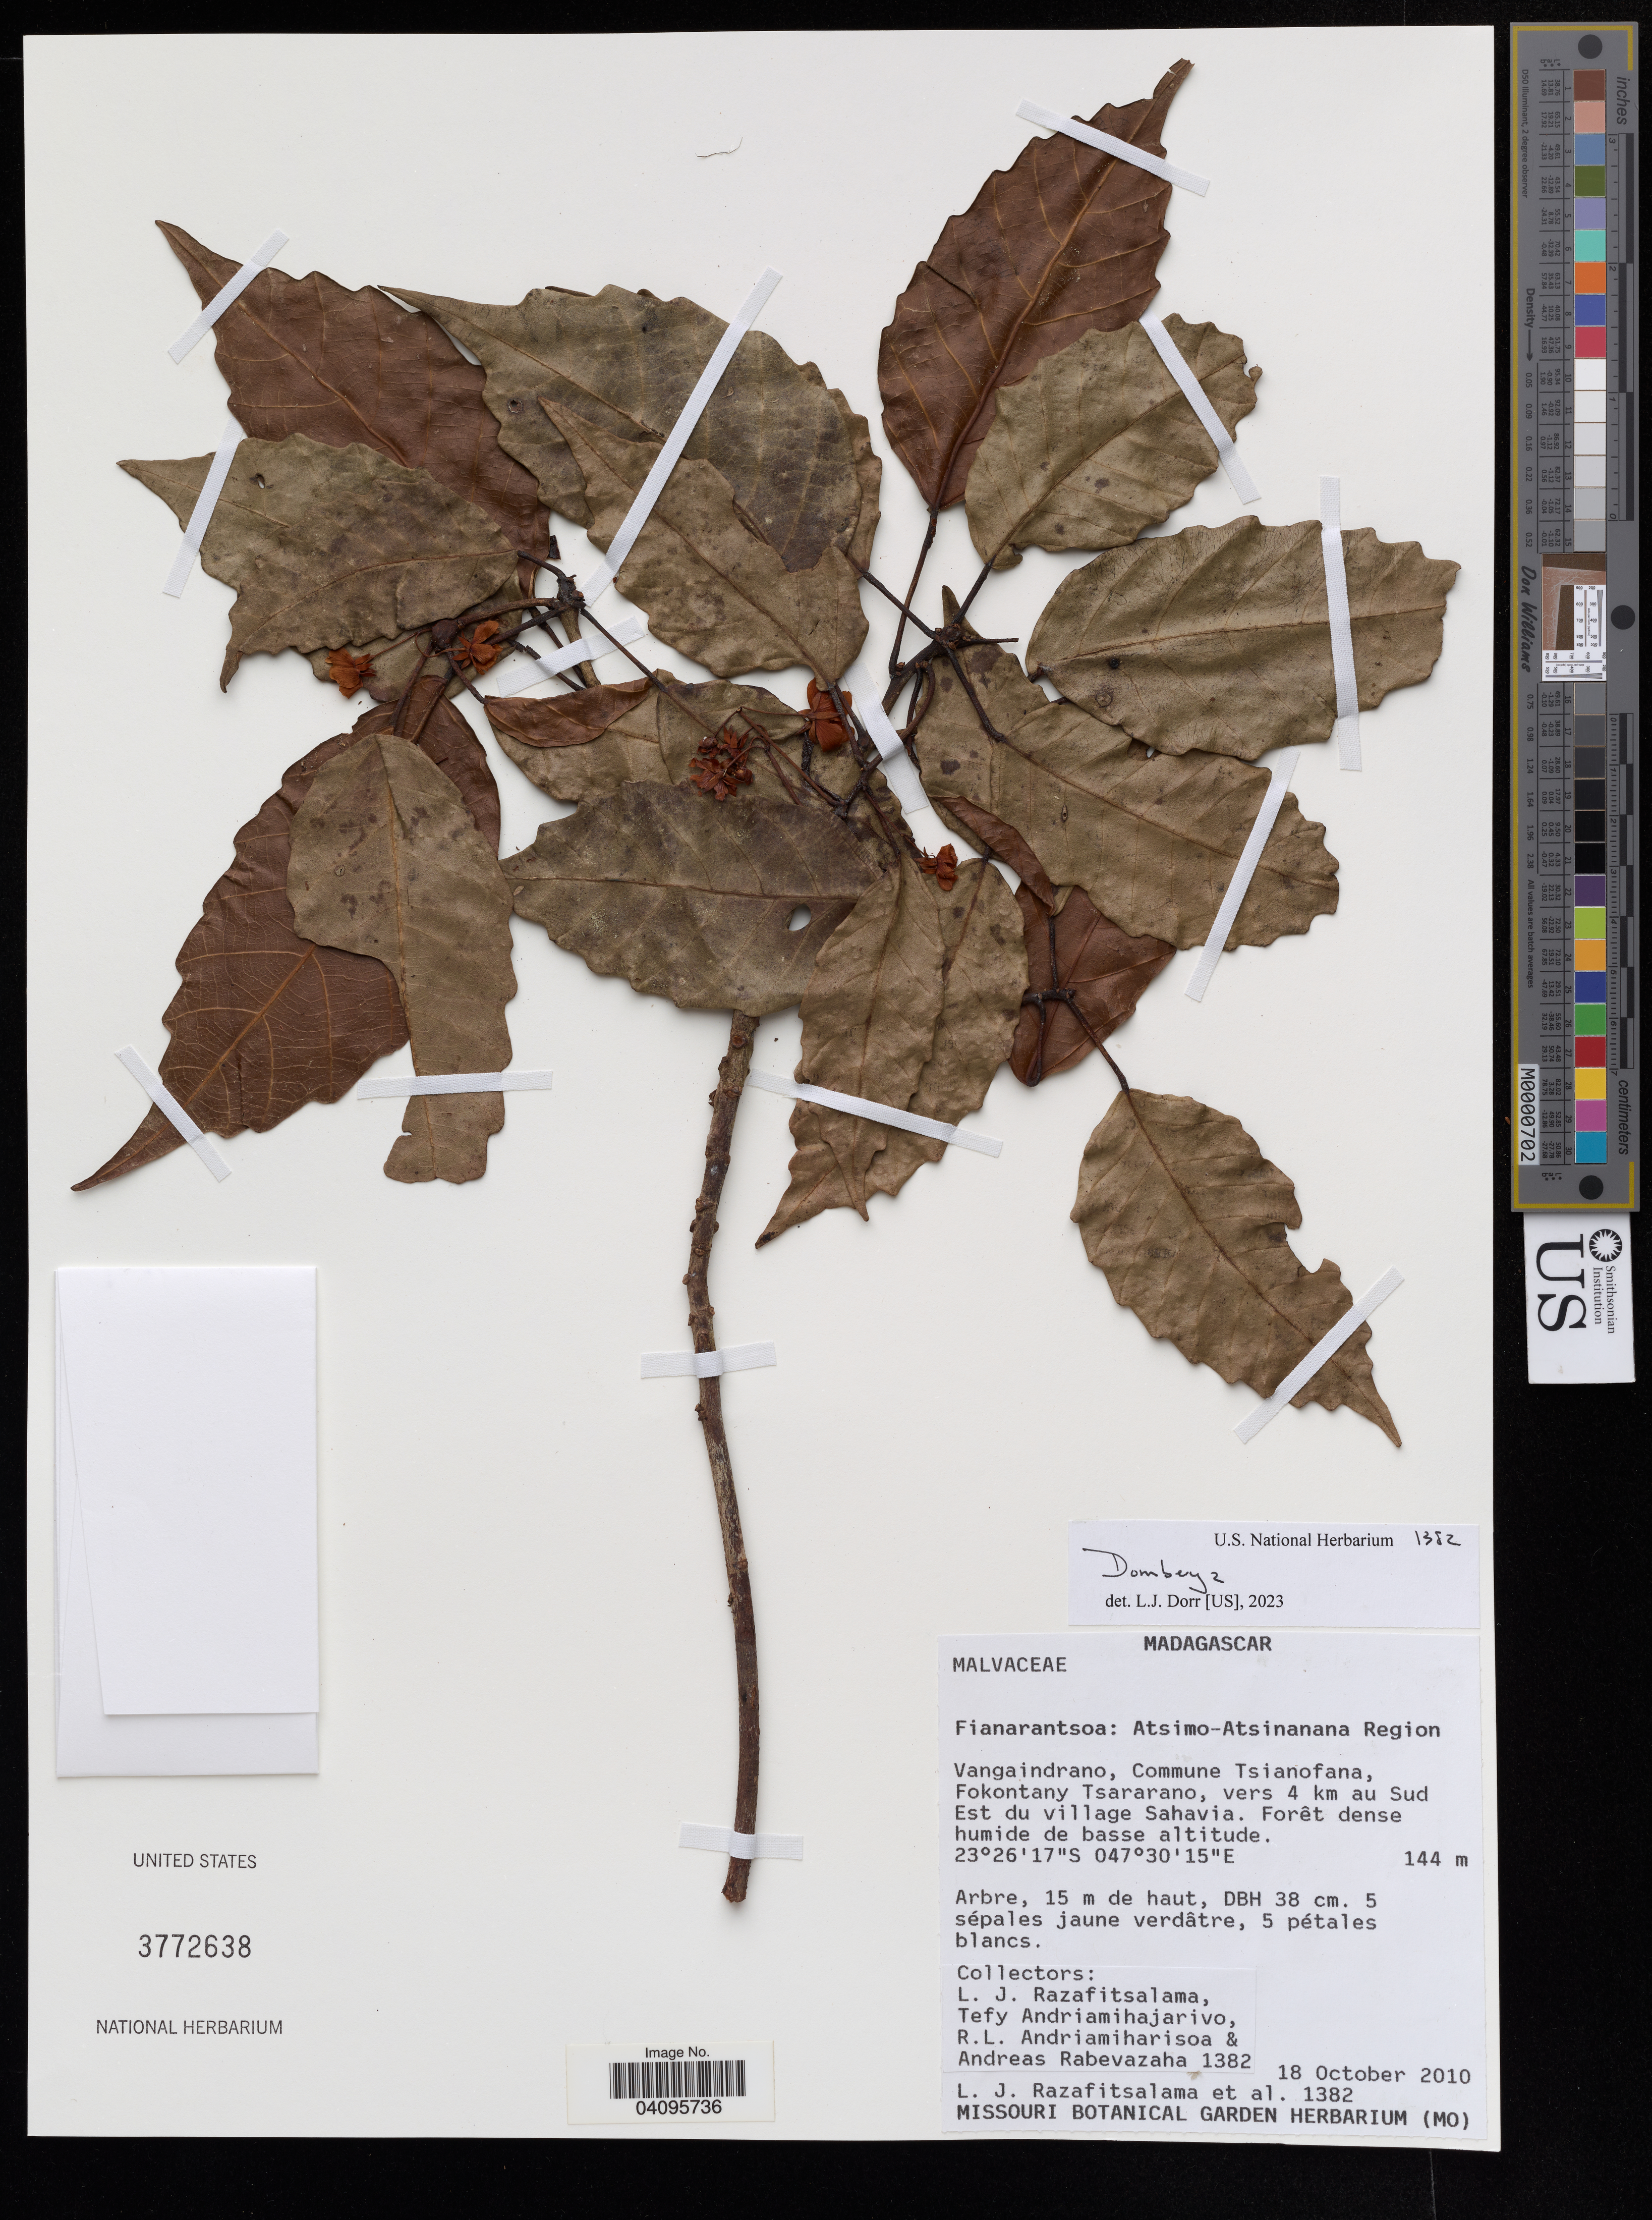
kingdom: Plantae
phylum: Tracheophyta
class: Magnoliopsida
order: Malvales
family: Malvaceae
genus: Dombeya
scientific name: Dombeya sp.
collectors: L. J. Razafitsalama, T. H. Andriamihajarivo, R. Andriamiharisoa & A. Rabevazaha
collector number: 1382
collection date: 2010-10-18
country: Madagascar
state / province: Atsimo-Atsinanana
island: Madagascar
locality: Vangaindrano, Commune Tsianofana. Fokontany Tsararano, vers 4 km au sud est du village Sahavia.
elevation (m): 144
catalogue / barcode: US 3772638